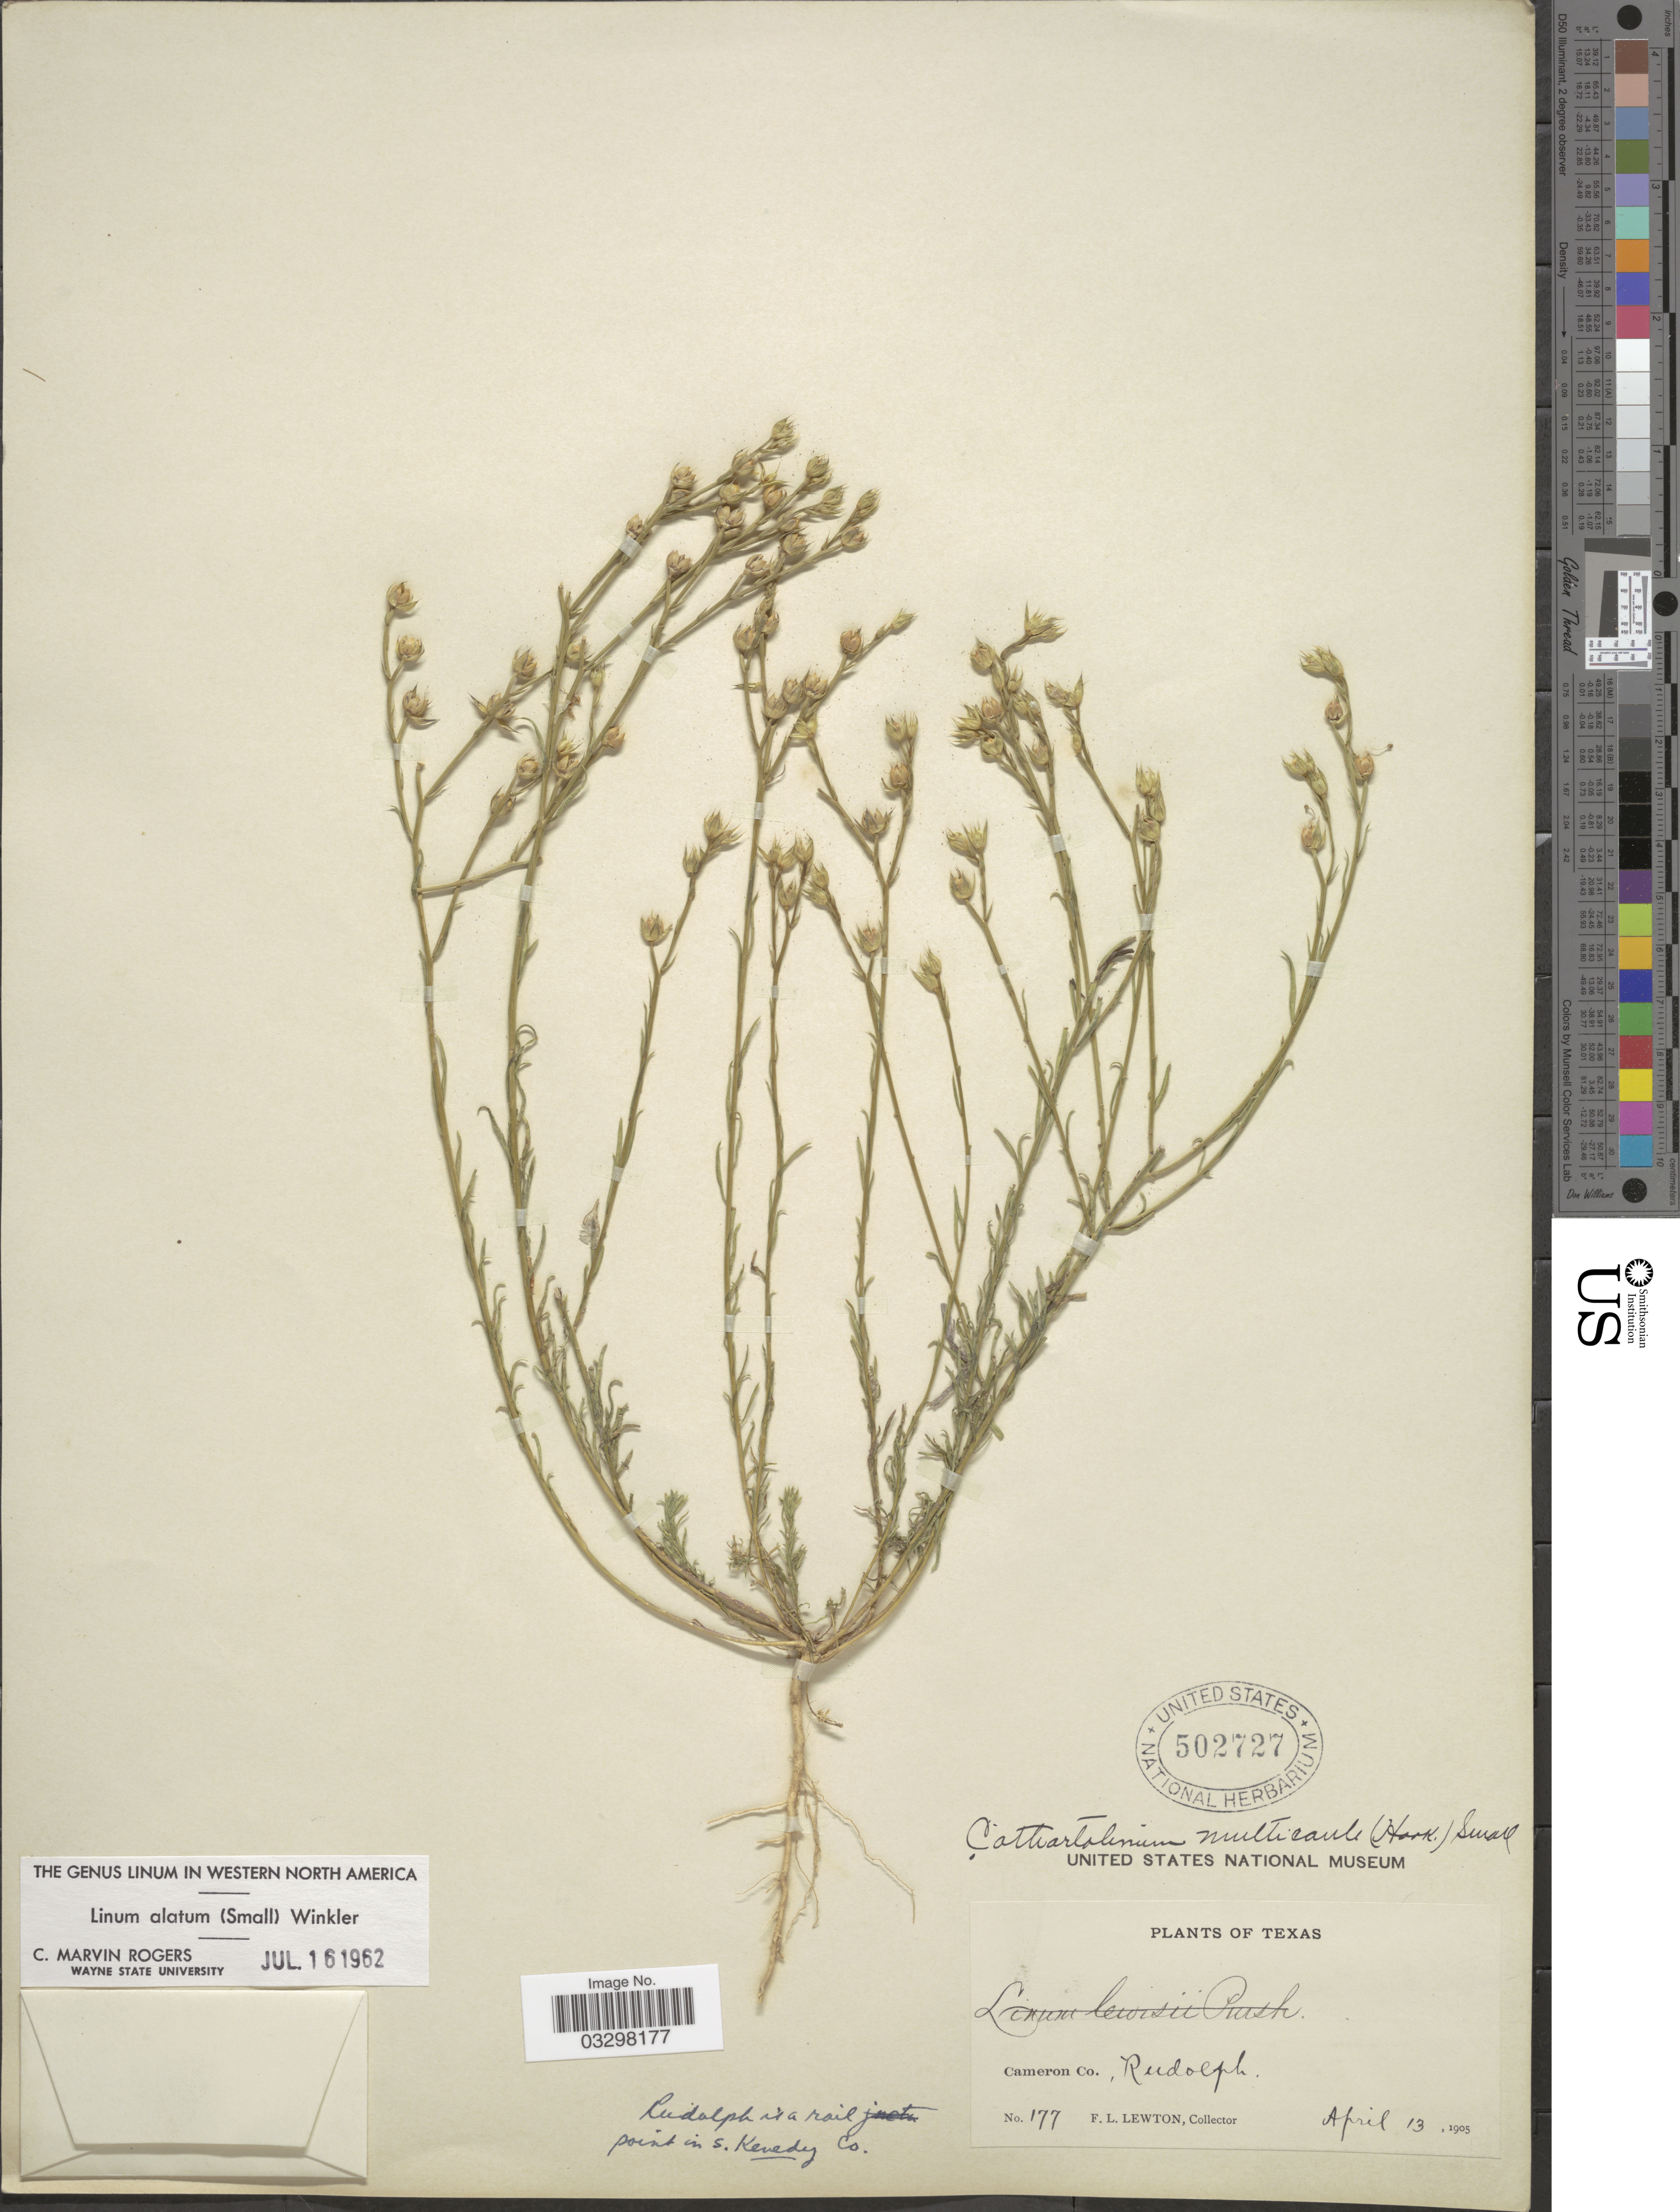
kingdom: Plantae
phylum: Tracheophyta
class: Magnoliopsida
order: Malpighiales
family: Linaceae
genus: Linum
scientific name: Linum alatum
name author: (Small) H.J.P. Winkl.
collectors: F. L. Lewton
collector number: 177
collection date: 1905-04-13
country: United States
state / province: Texas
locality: Cameron Co., Rudolph.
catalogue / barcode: US 502727